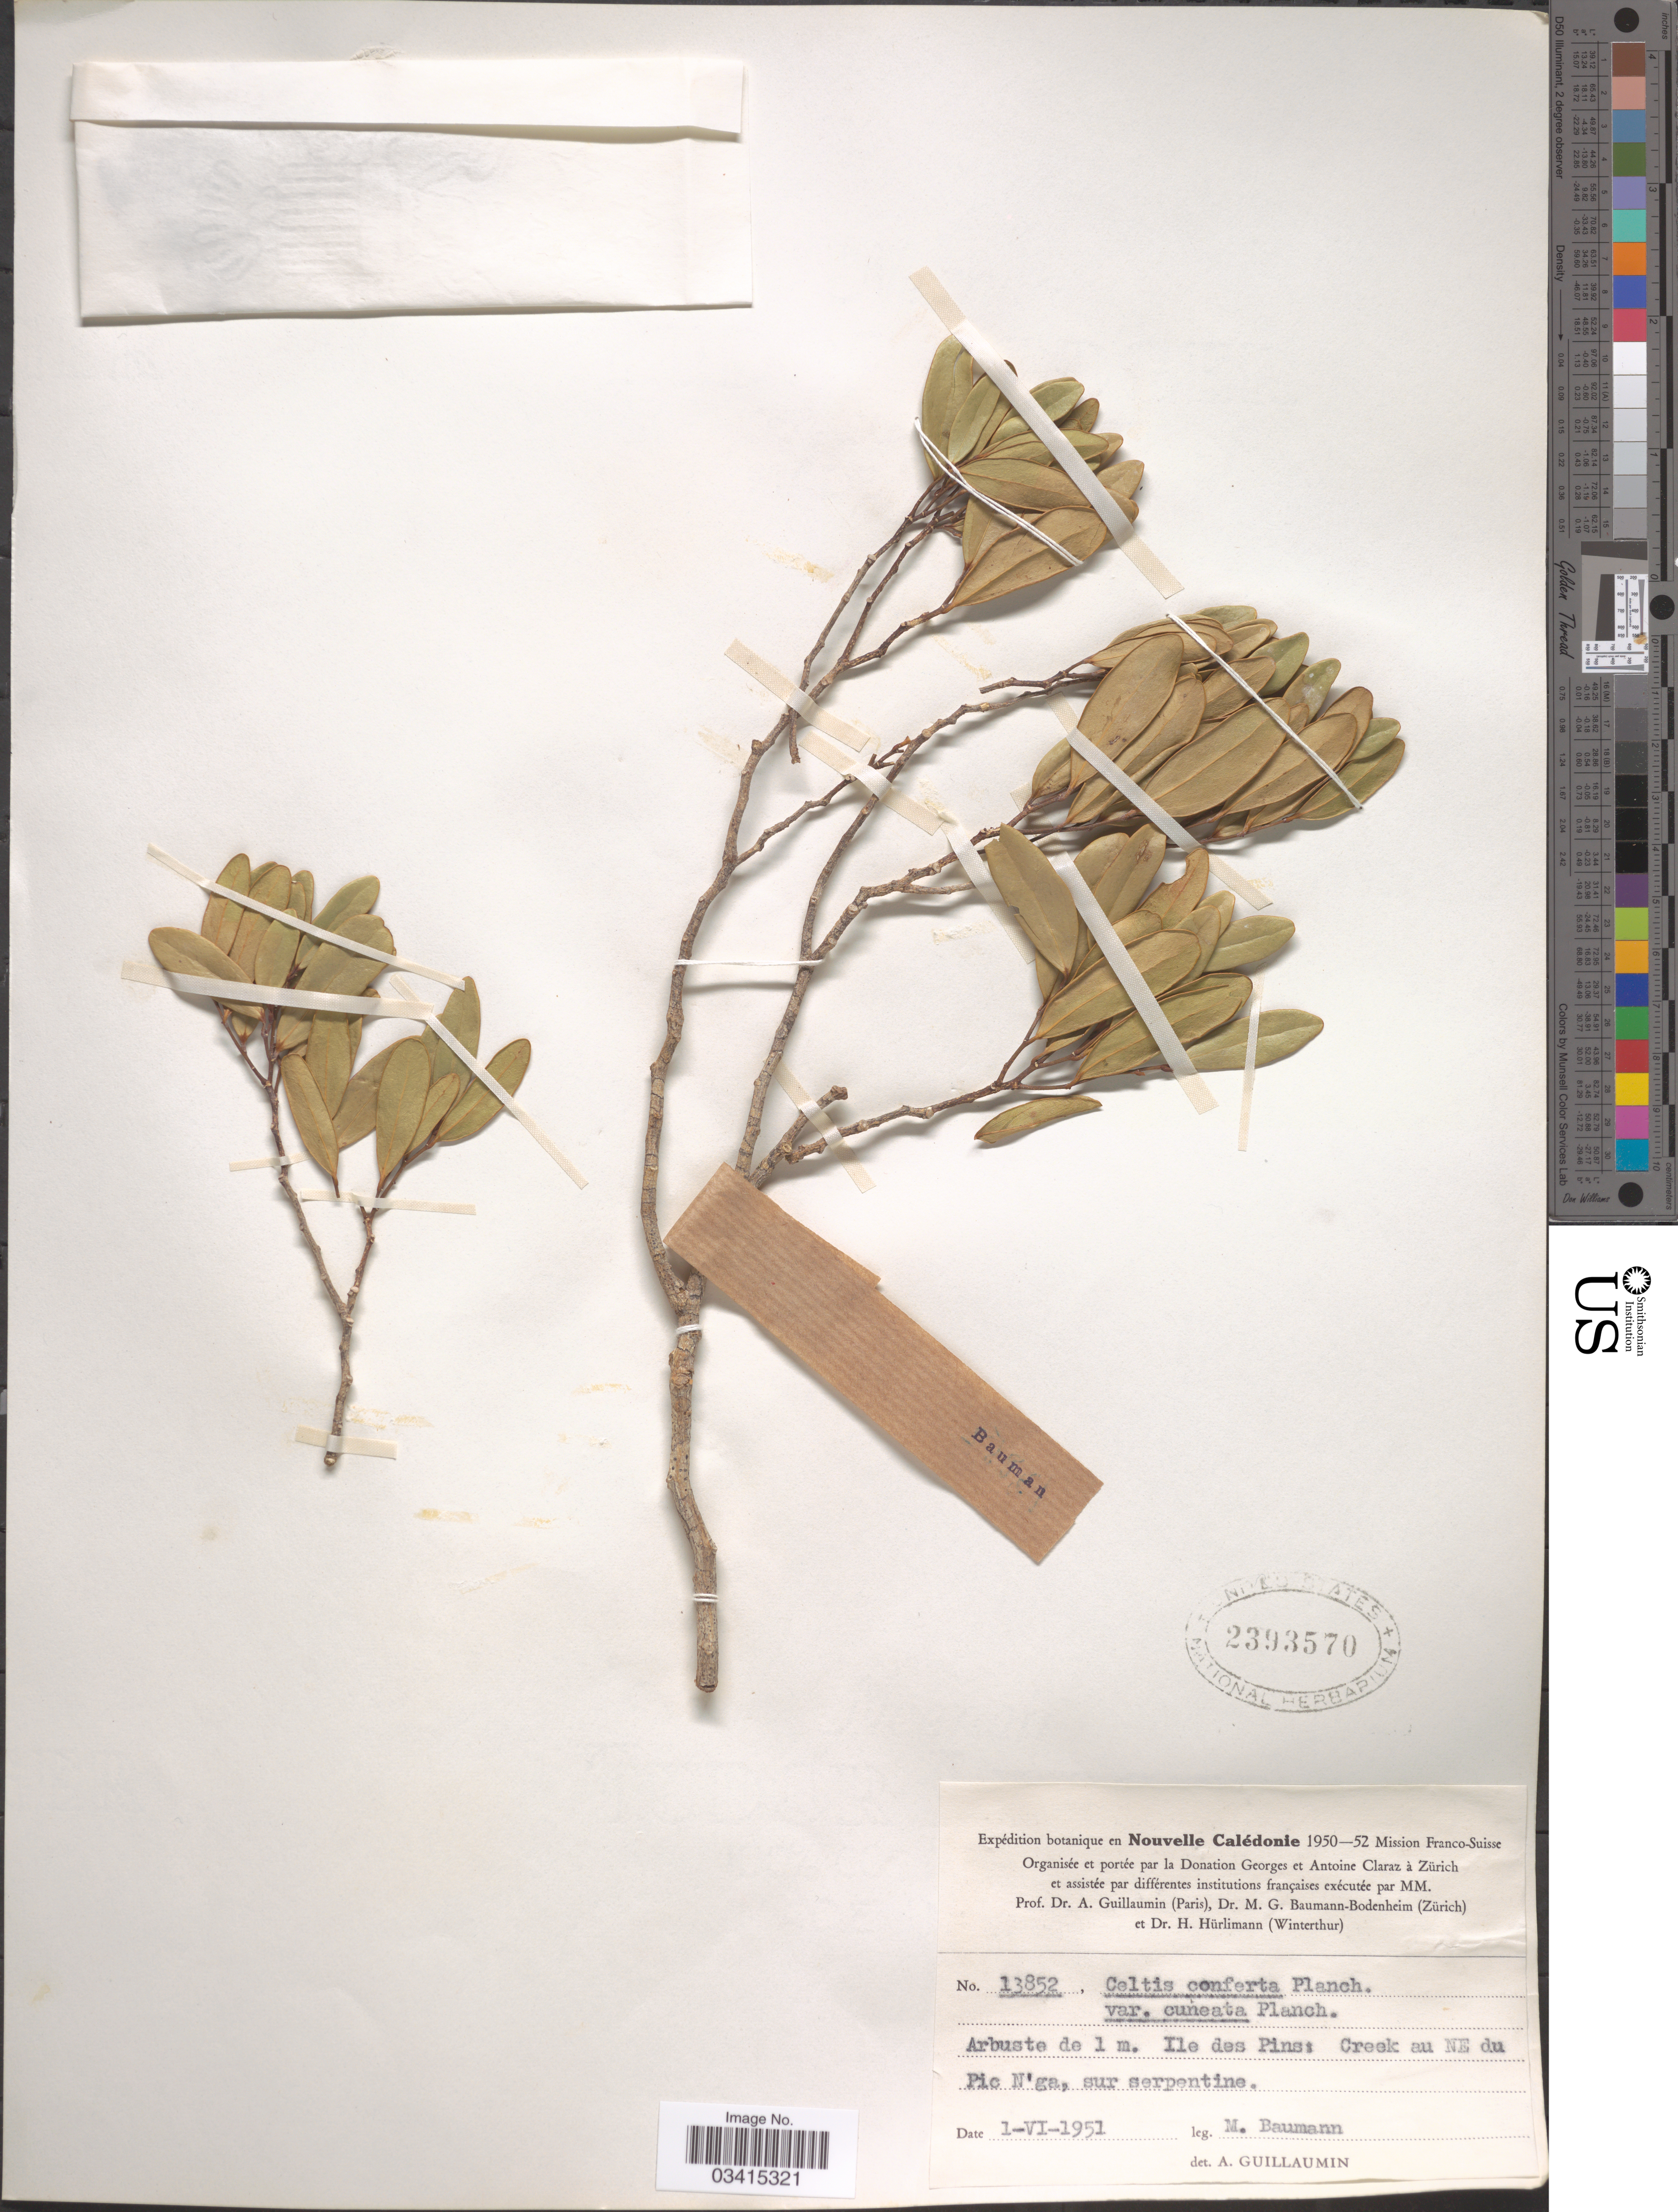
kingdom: Plantae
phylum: Tracheophyta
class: Magnoliopsida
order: Rosales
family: Cannabaceae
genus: Celtis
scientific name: Celtis conferta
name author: Planch.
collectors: M. Baumann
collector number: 13852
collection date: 1951-06-01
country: New Caledonia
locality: Nouvelle Calédonie. Ile des Pins: Creek au NE du Pic N'ga, sur serpentine.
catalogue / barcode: US 2393570